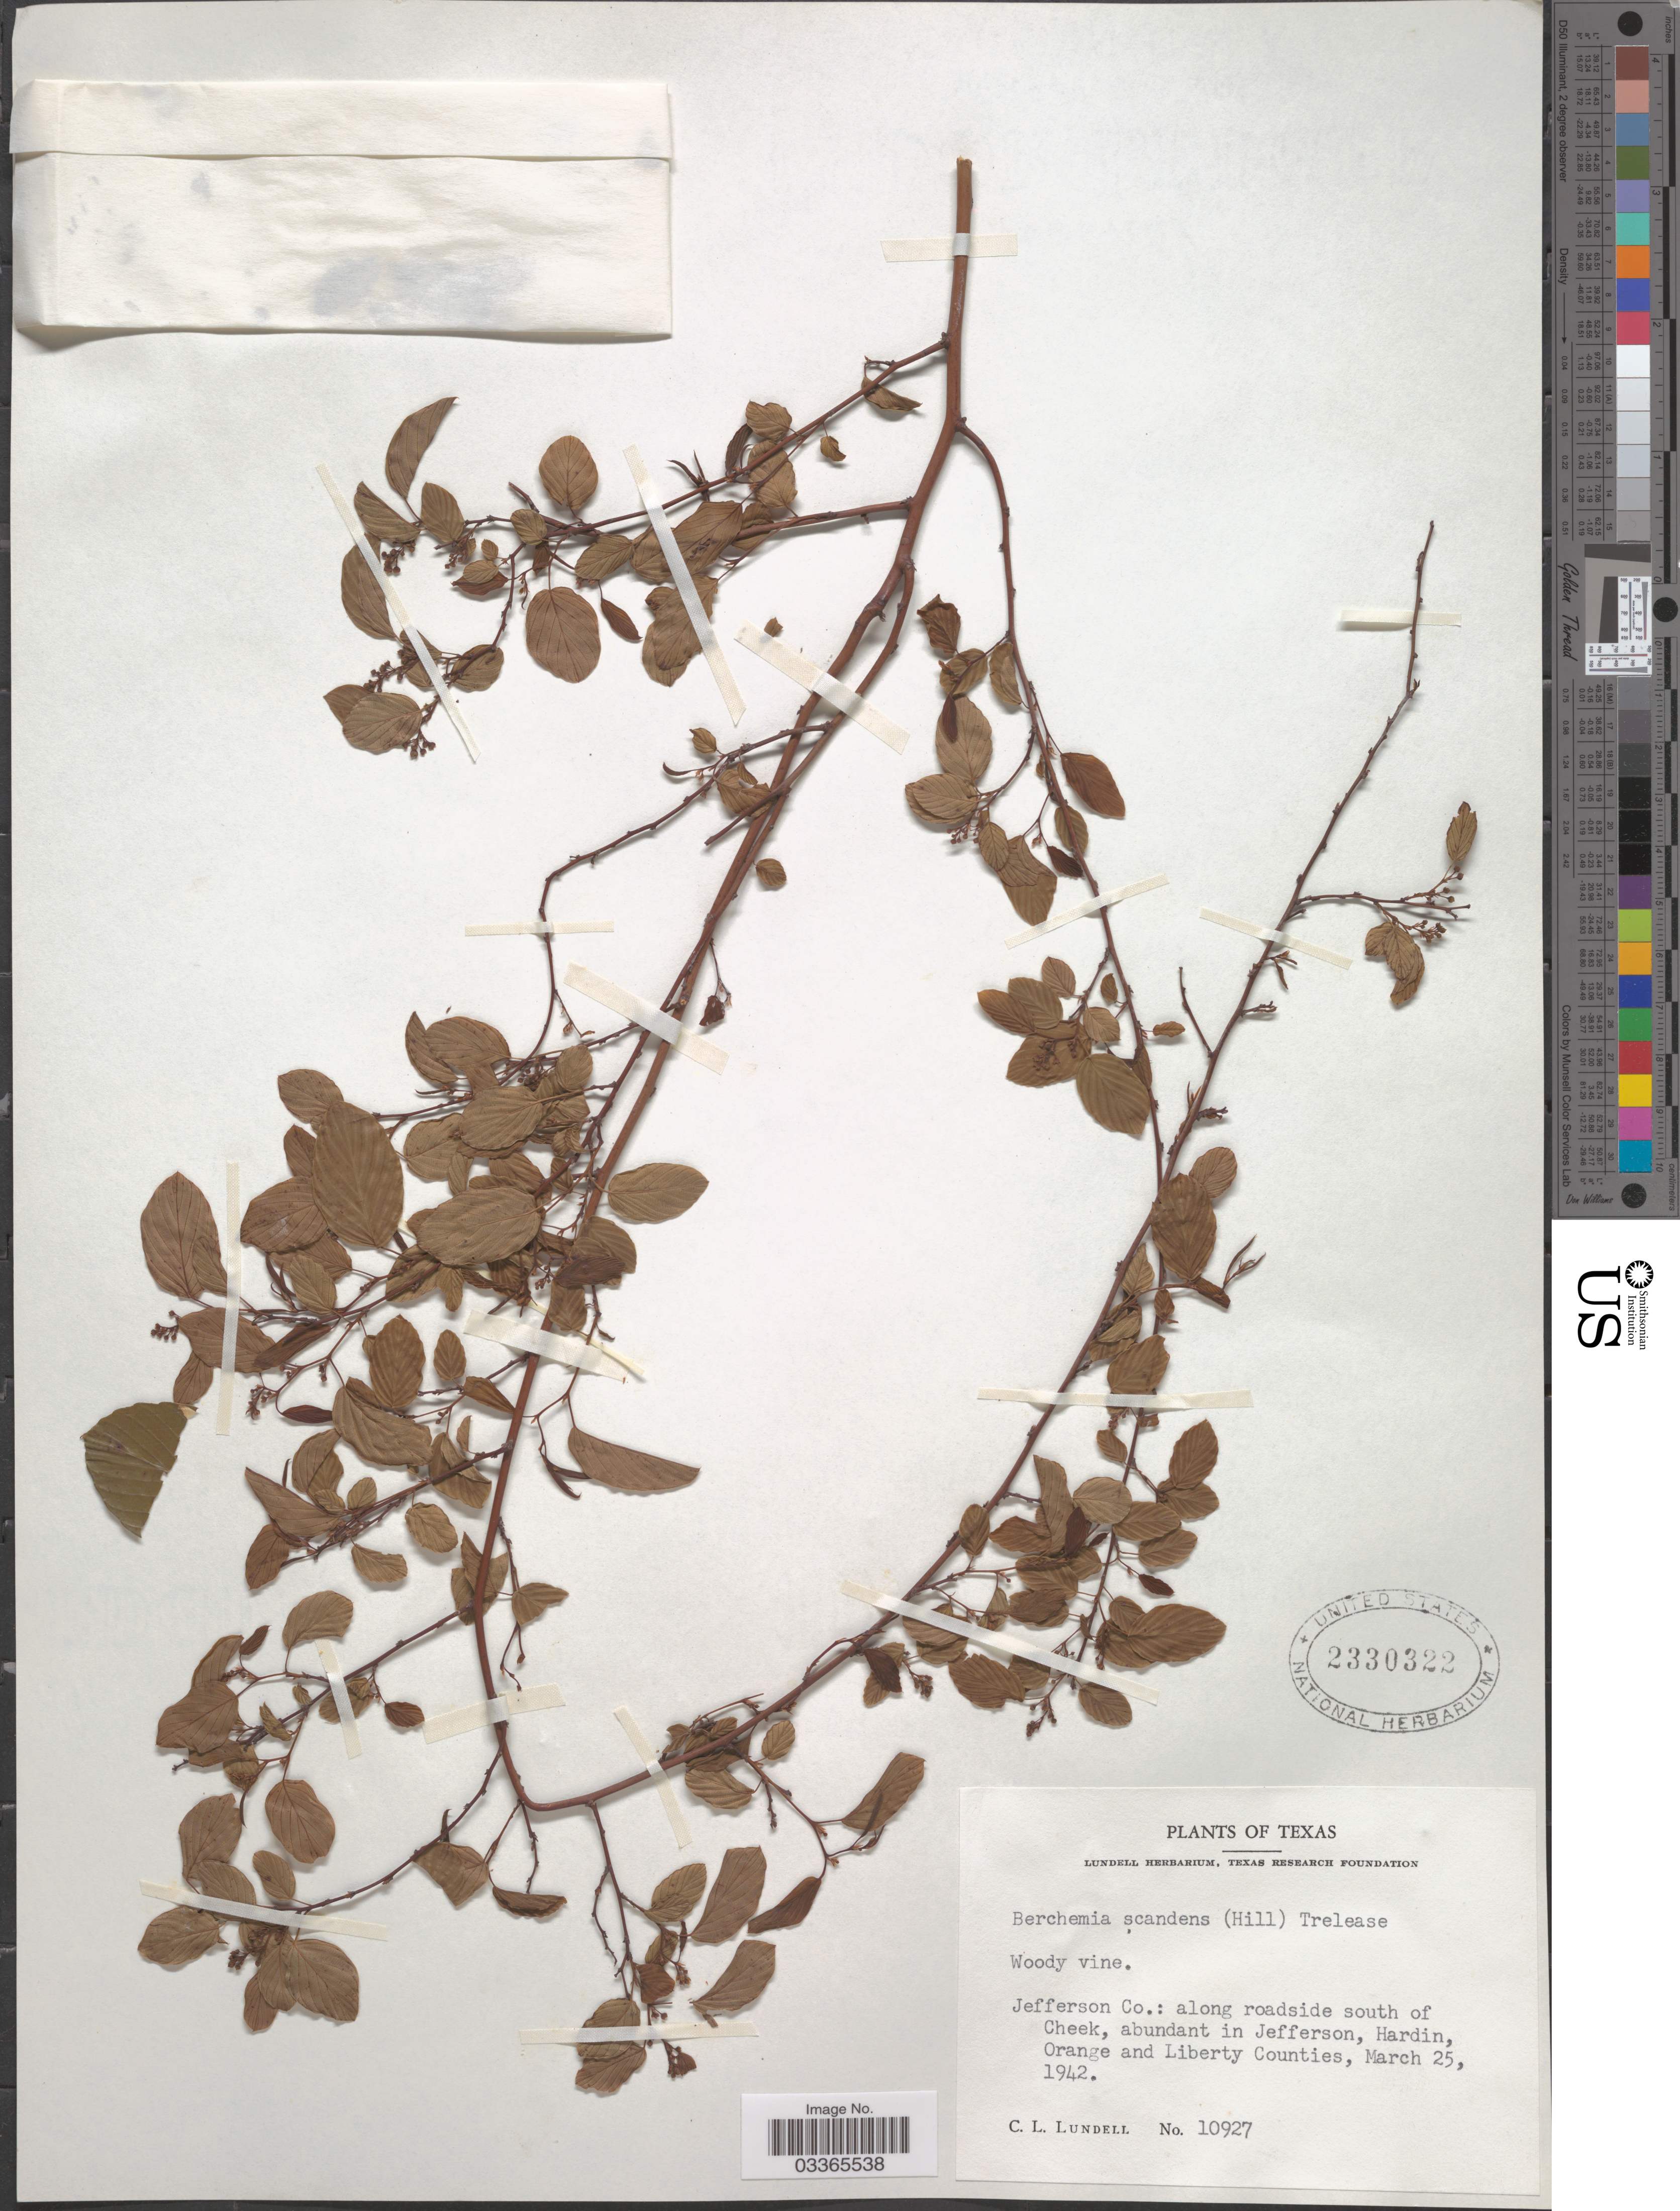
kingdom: Plantae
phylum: Tracheophyta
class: Magnoliopsida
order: Rosales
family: Rhamnaceae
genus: Berchemia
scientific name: Berchemia scandens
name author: (Hill) K. Koch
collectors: C. L. Lundell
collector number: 10927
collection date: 1942-03-25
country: United States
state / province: Texas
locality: Jefferson Co.: along roadside south of Cheek, abundant in Jefferson, Hardin Orange and Liberty Counties.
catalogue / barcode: US 2330322